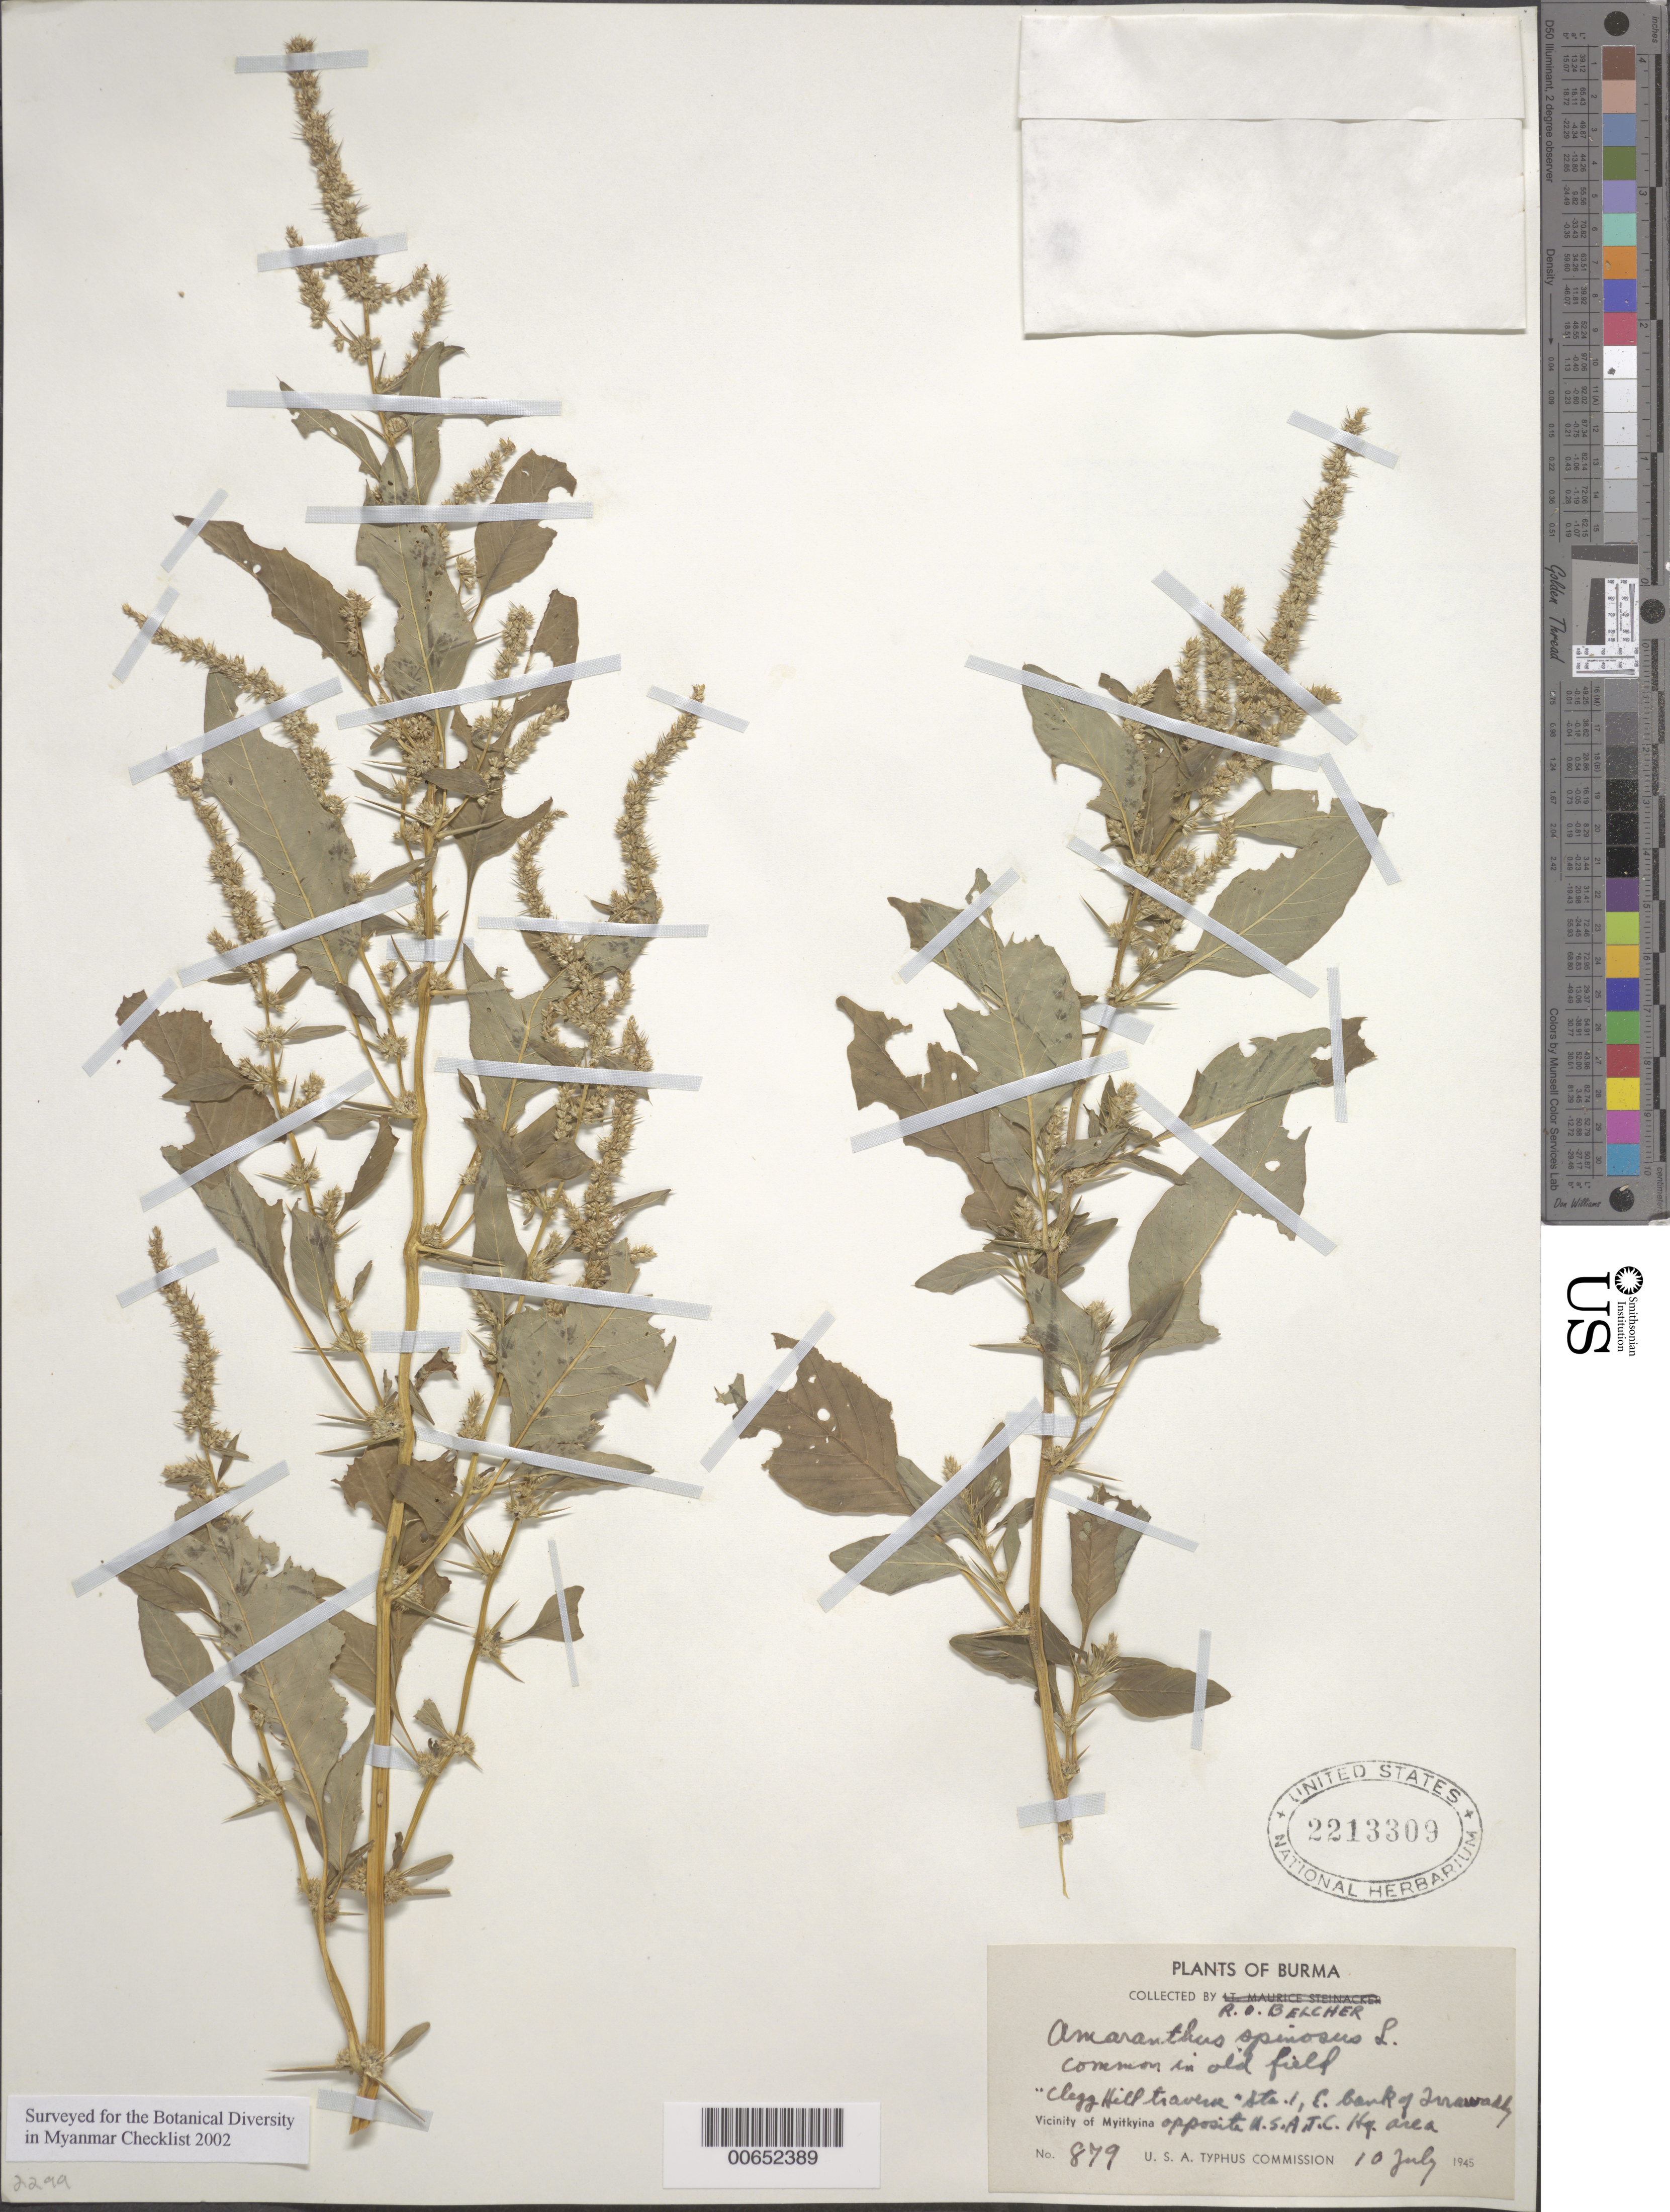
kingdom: Plantae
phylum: Tracheophyta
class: Magnoliopsida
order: Caryophyllales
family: Amaranthaceae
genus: Amaranthus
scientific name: Amaranthus spinosus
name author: L.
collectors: R. Belcher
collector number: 879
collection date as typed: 10 Jul 1945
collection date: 1945-07-10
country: Myanmar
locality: Upper Burma, Myitkyina region, Camp Landis area, Clegg Hill traverse, E bank of Irrawaddy River. HSATC Hq.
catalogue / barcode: US 2213309